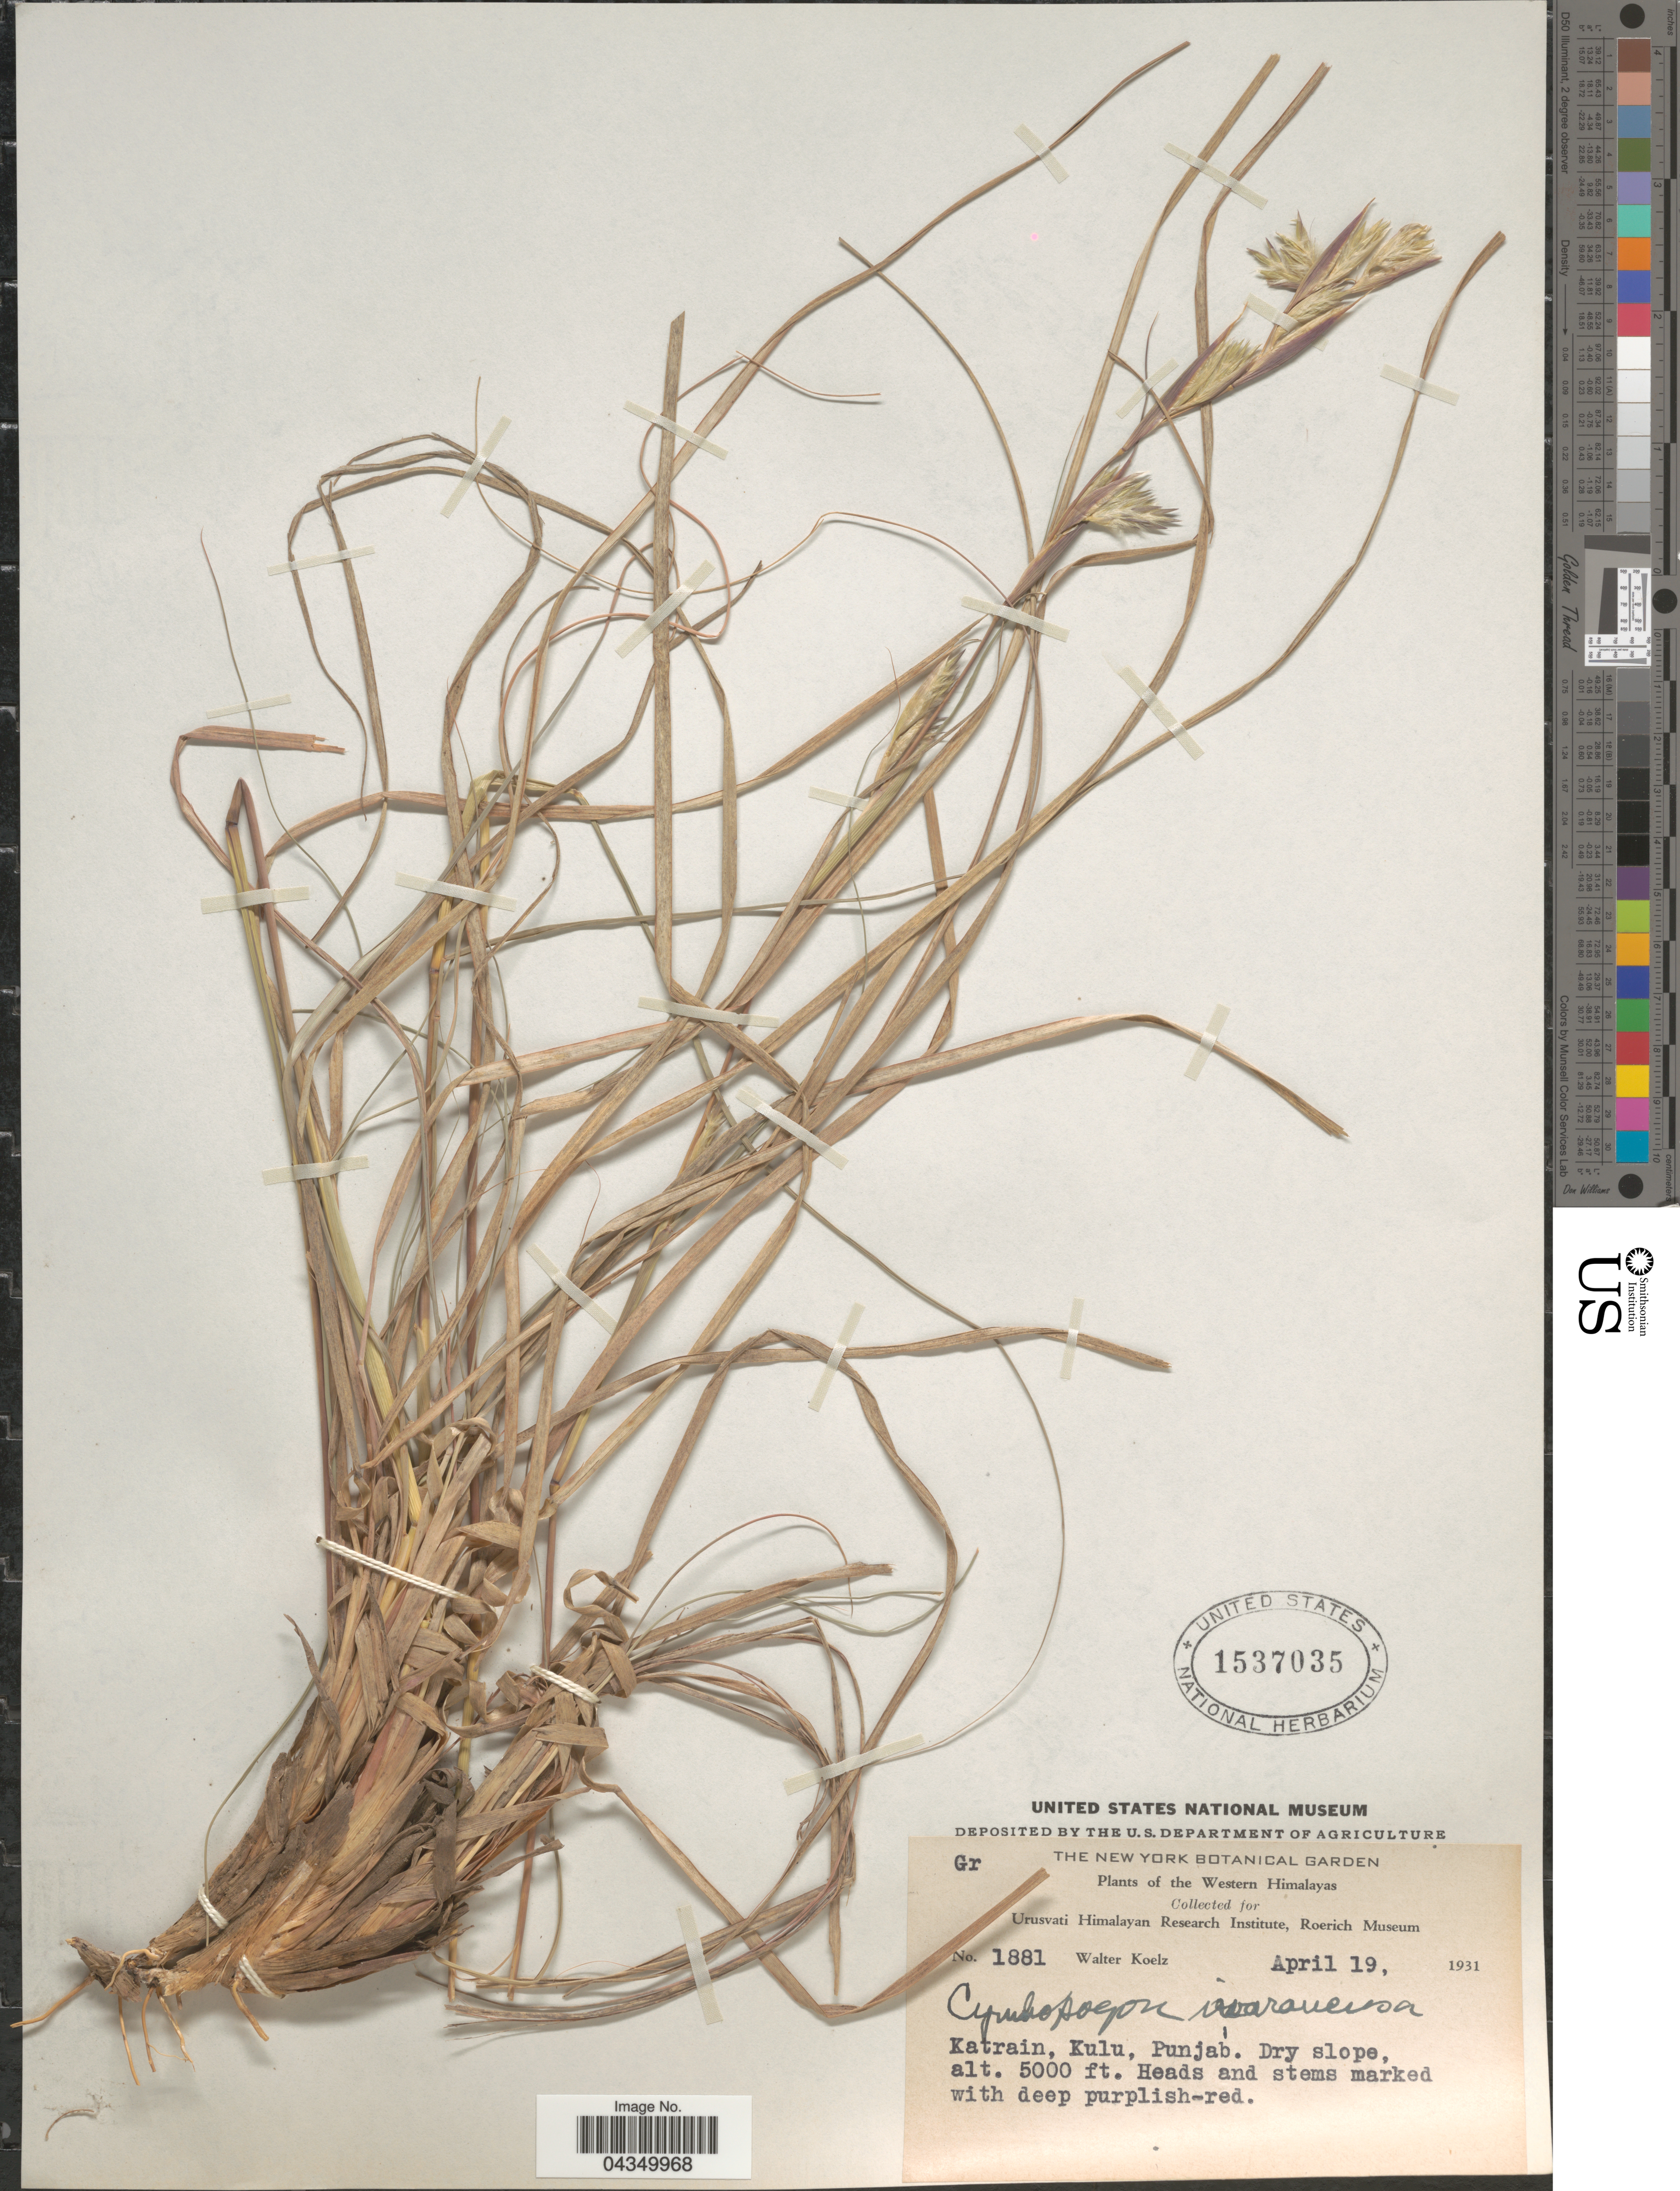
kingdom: Plantae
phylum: Tracheophyta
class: Liliopsida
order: Poales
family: Poaceae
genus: Cymbopogon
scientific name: Cymbopogon iwarancusa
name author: (Jones) Schult.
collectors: W. N. Koelz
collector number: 1881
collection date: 1931-04-19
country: India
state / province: Himachal Pradesh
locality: The Western Himalayas. Katrain, Kulu.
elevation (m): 1524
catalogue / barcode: US 1537035